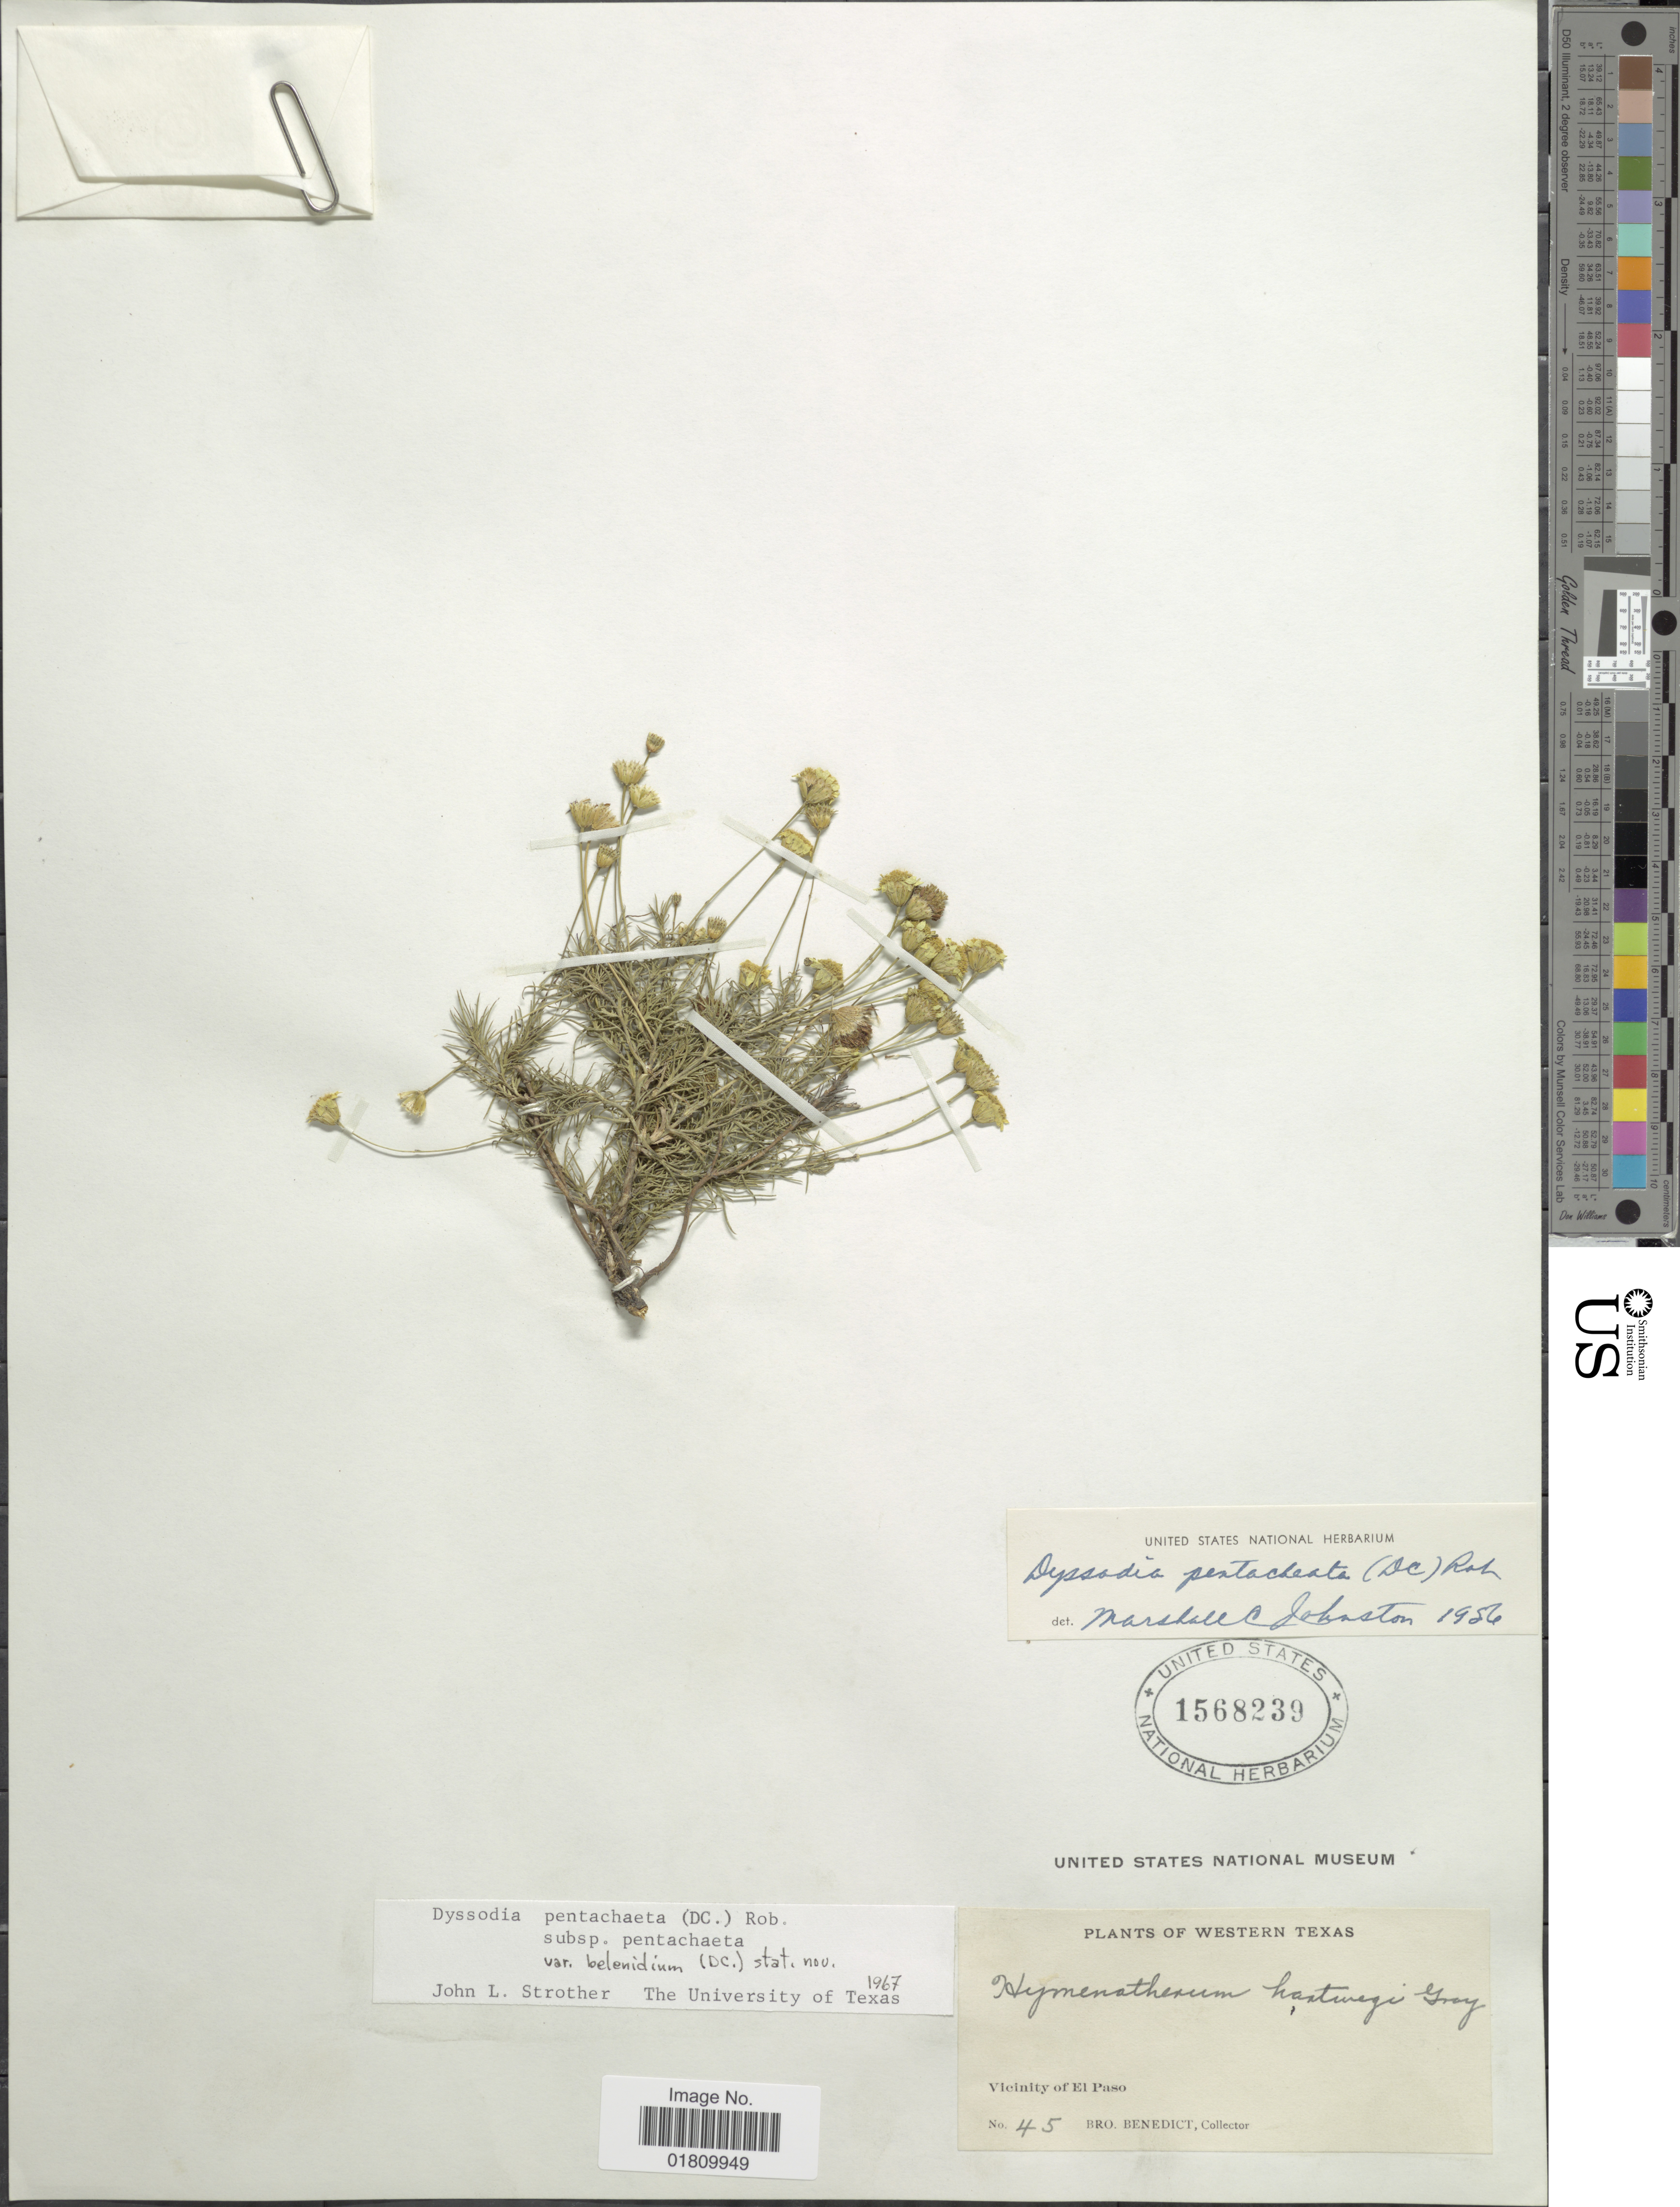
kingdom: Plantae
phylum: Tracheophyta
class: Magnoliopsida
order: Asterales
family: Asteraceae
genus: Thymophylla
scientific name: Thymophylla pentachaeta var. belenidium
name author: (DC.) Strother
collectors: B. Ayers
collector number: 45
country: United States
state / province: Texas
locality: Western Texas, vicinity of El Paso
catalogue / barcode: US 1568239